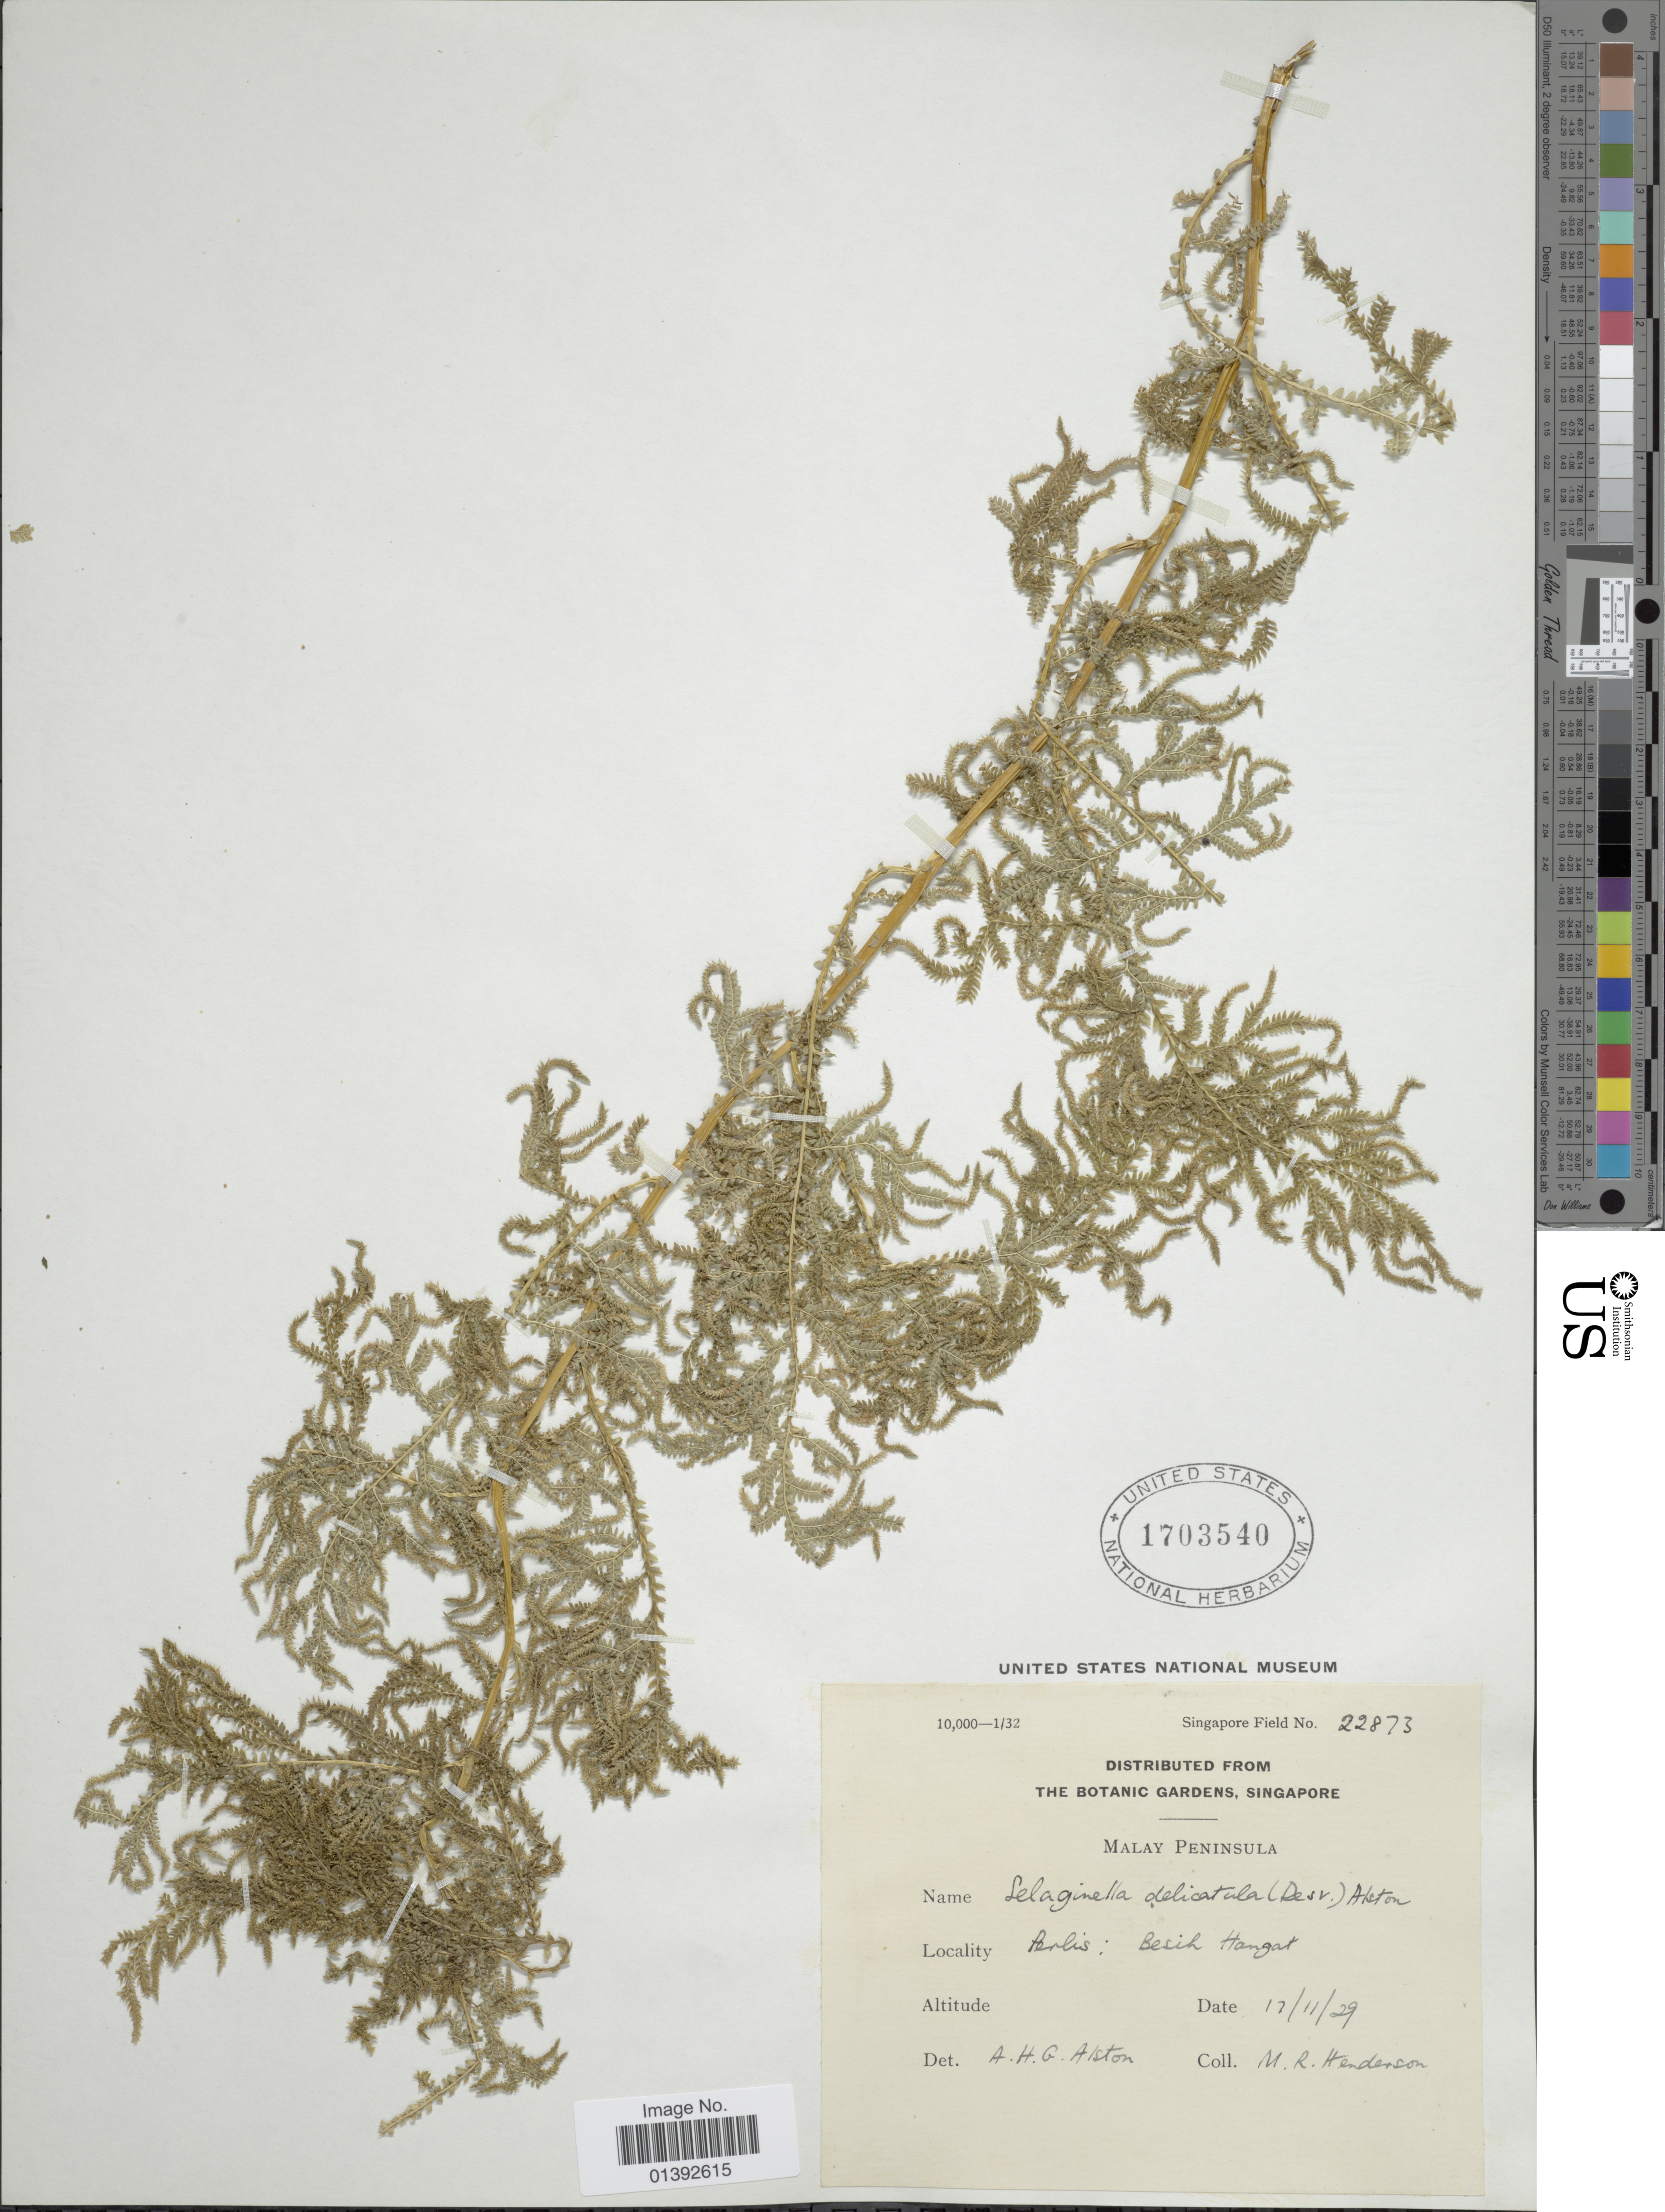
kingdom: Plantae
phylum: Tracheophyta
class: Lycopodiopsida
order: Selaginellales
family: Selaginellaceae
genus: Selaginella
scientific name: Selaginella delicatula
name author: (Desv.) Alston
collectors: M. Henderson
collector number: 22873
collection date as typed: Transcribed d/m/y: 17/11/29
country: Singapore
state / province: Perlis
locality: Malay Peninsula, Besih Hangat [interpreted]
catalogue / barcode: US 1703540